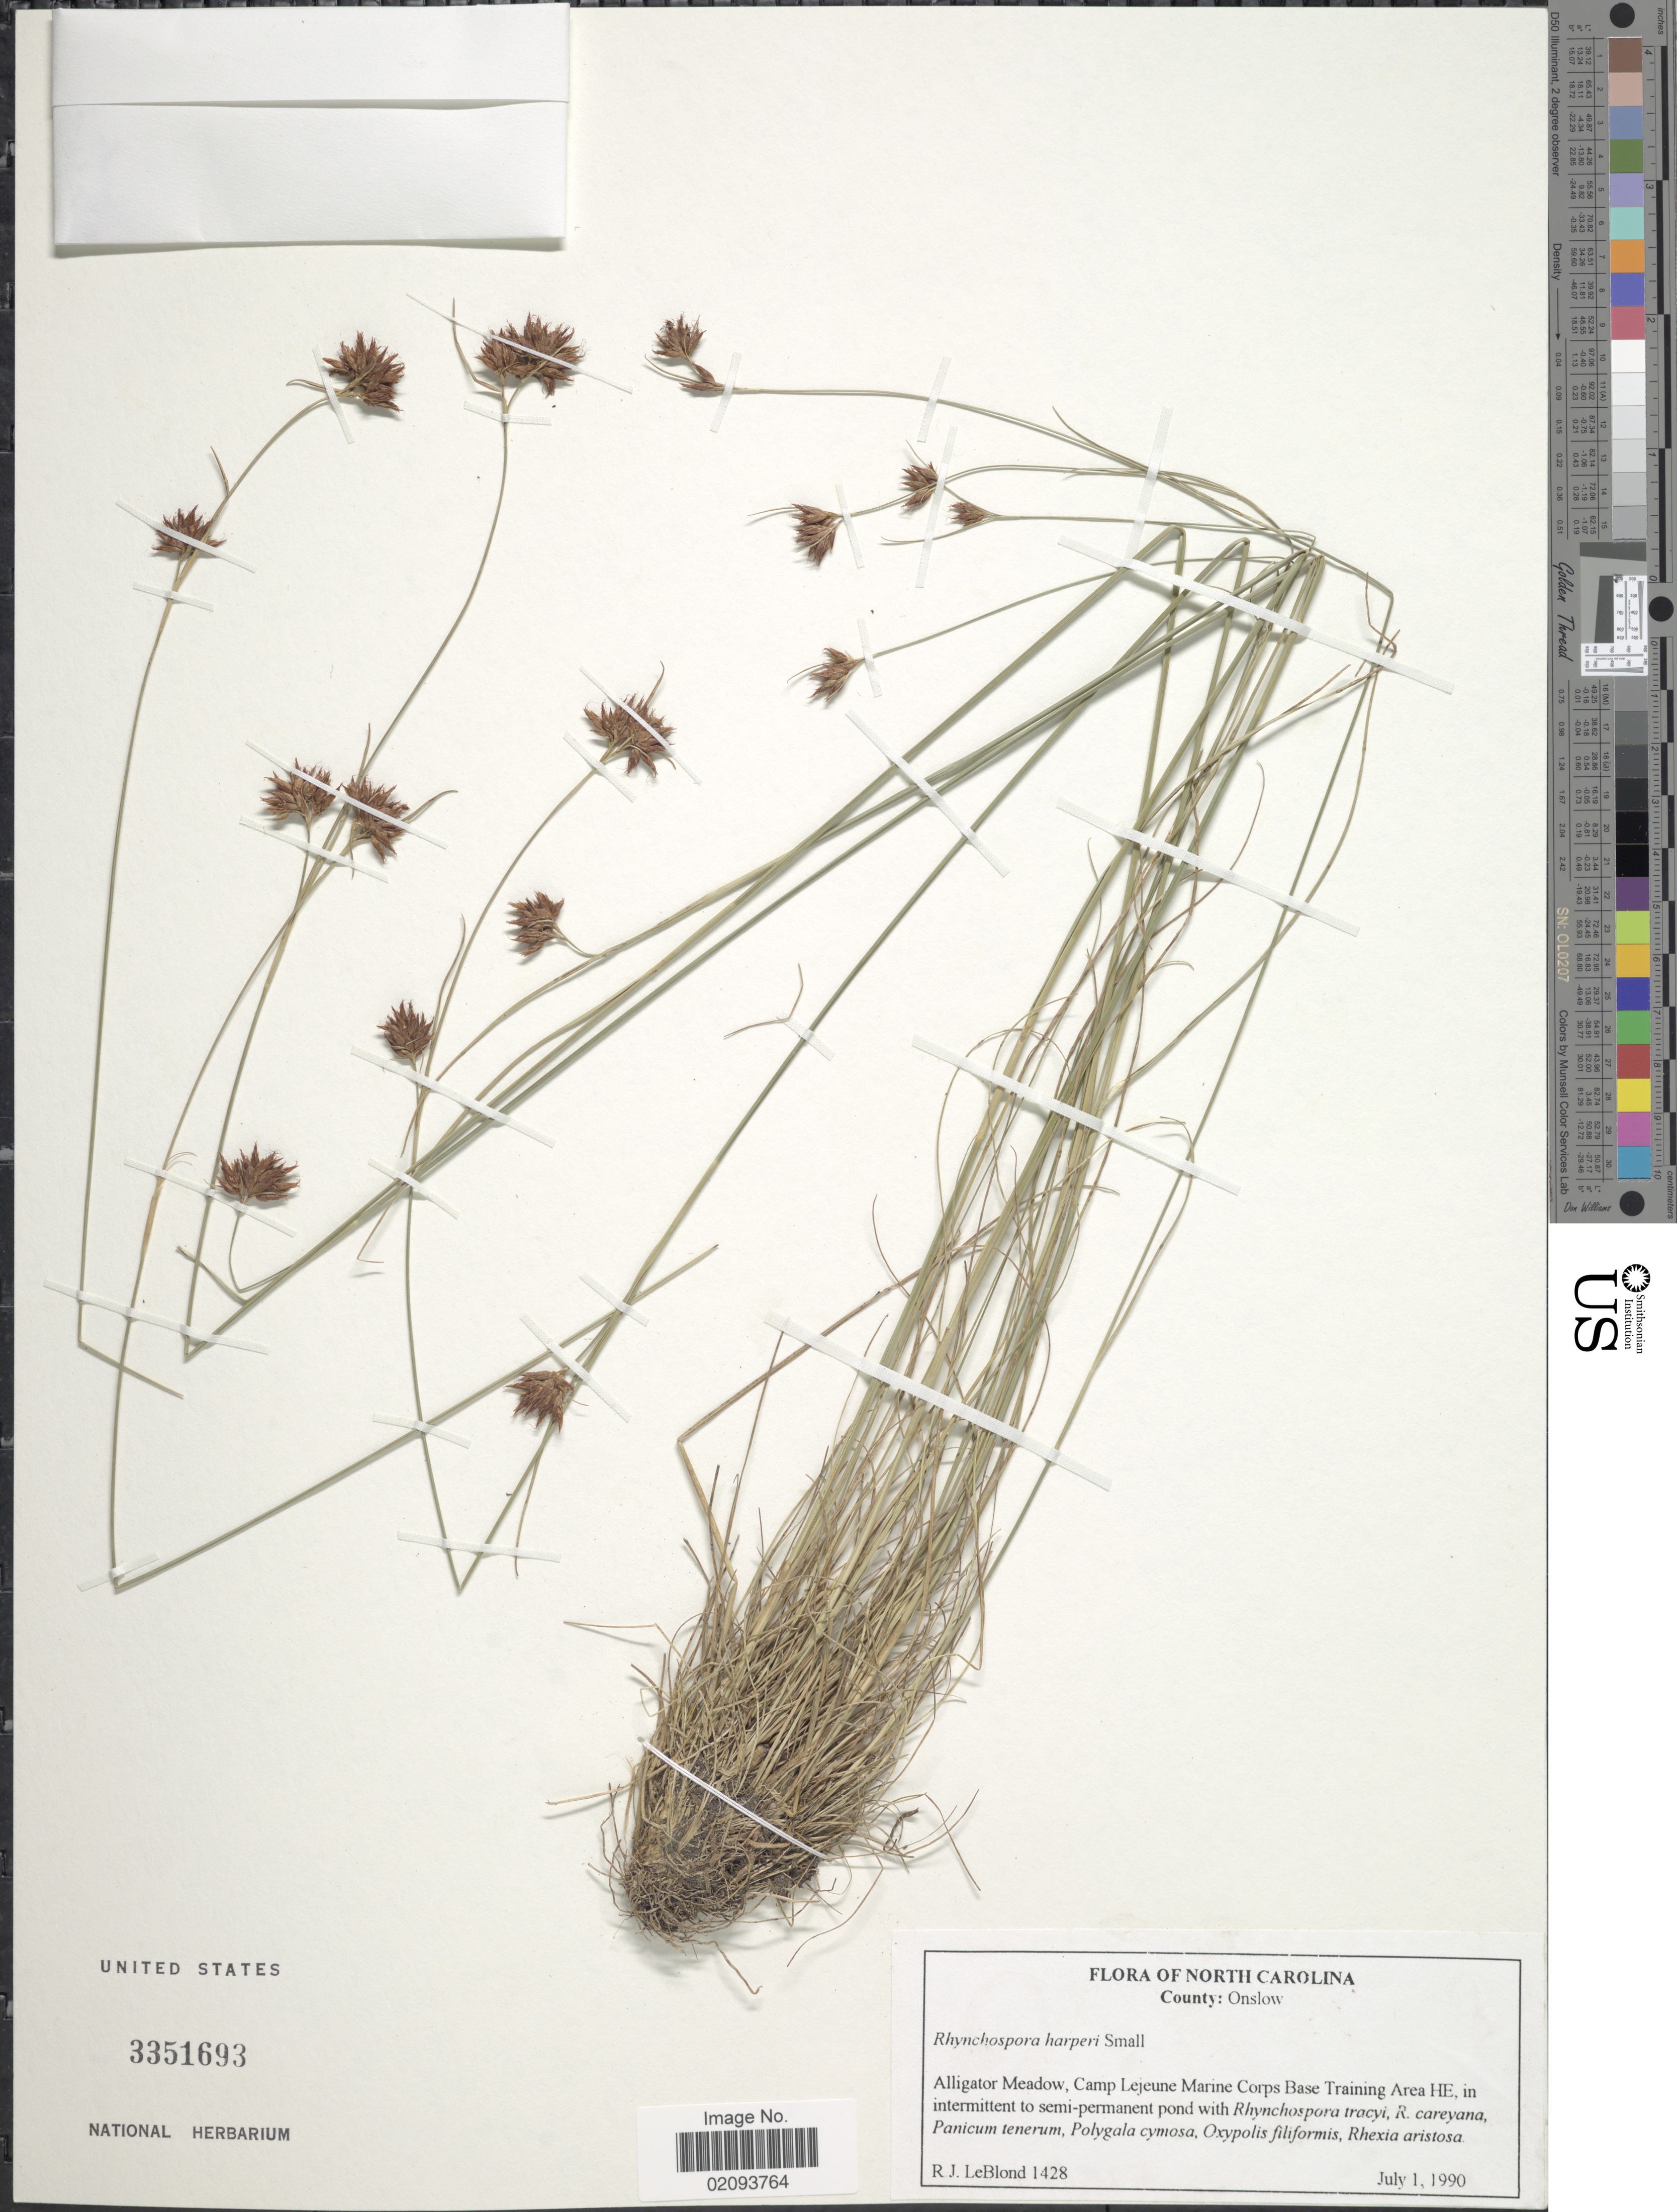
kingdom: Plantae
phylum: Tracheophyta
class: Liliopsida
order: Poales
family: Cyperaceae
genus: Rhynchospora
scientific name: Rhynchospora harperi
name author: Small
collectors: R. J. LeBlond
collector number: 1428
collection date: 1990-07-01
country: United States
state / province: North Carolina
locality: County: Onslow. Alligator Meadow, Camp Lejeune Marine Corps Base Training Area HE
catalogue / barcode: US 3351693